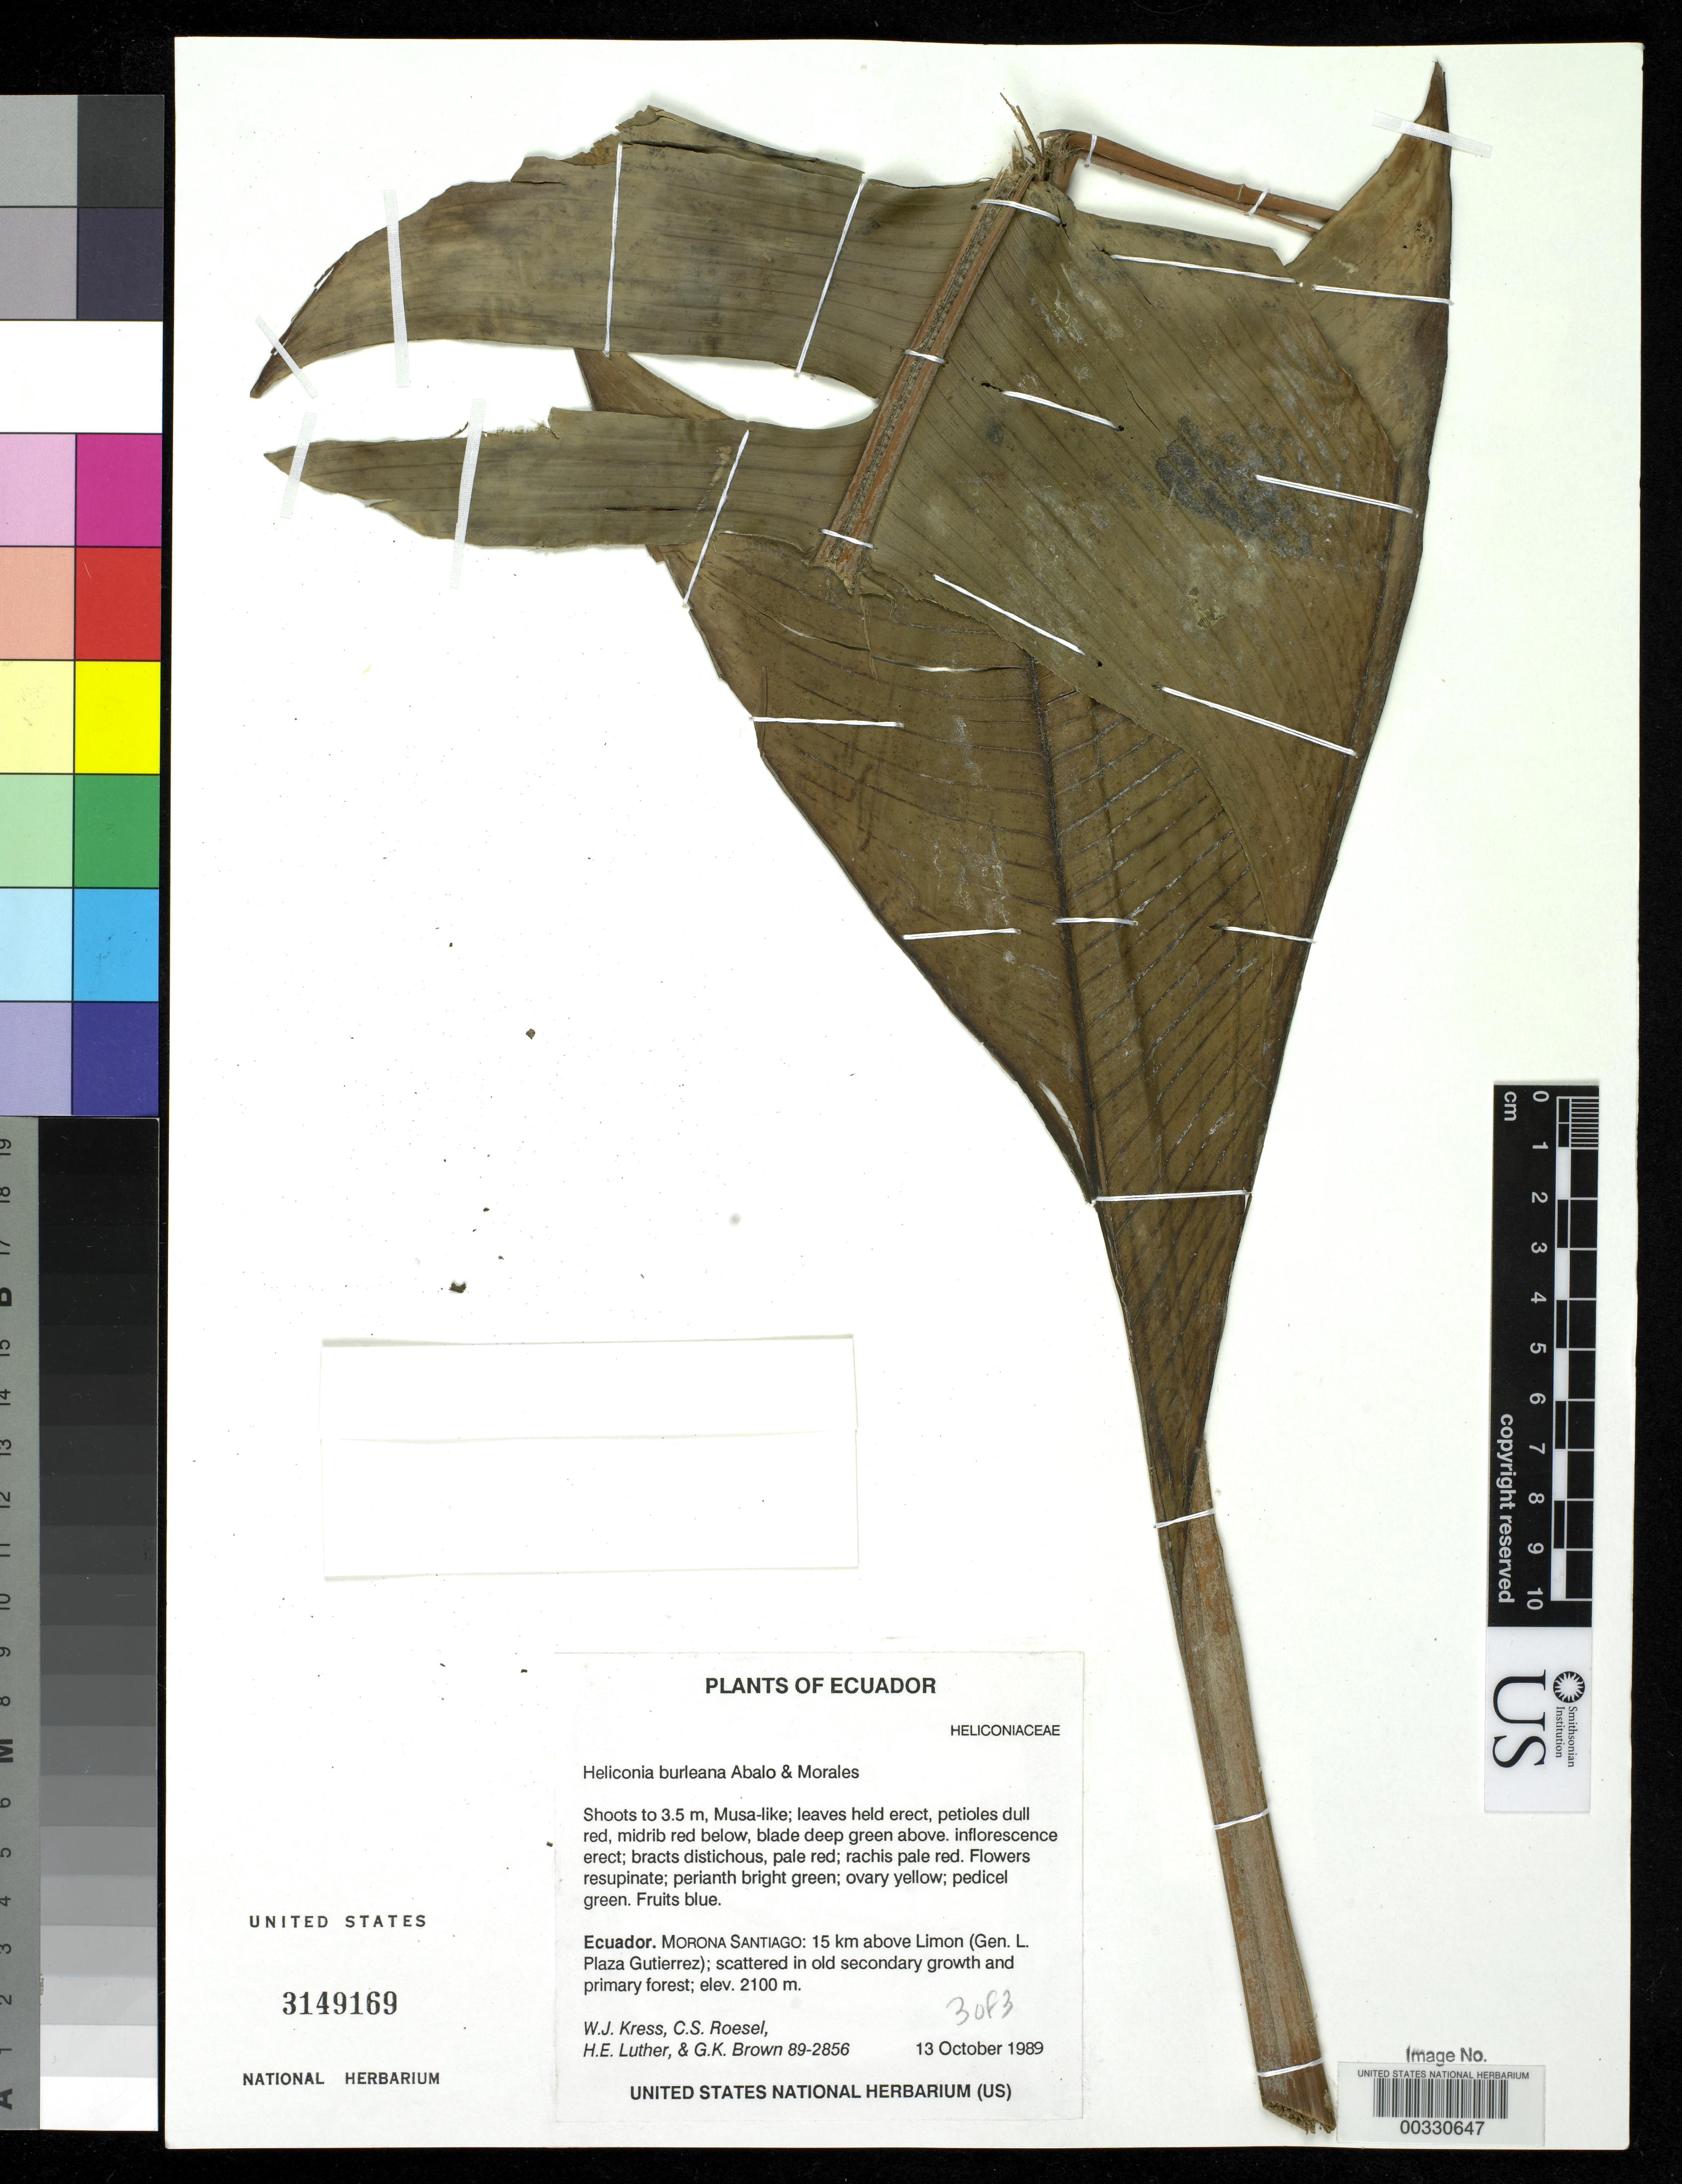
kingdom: Plantae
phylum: Tracheophyta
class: Liliopsida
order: Zingiberales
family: Heliconiaceae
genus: Heliconia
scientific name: Heliconia burleana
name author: Abalo & G. Morales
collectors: W. J. Kress, C. S. Roesel, Harry E. Luther & G. K. Brown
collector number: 89-2856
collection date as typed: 13 Oct 1989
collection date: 1989-10-13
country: Ecuador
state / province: Morona-Santiago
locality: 15 km above Limon (gen l. plaza Gutierrez)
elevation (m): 2100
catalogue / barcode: US 3149169